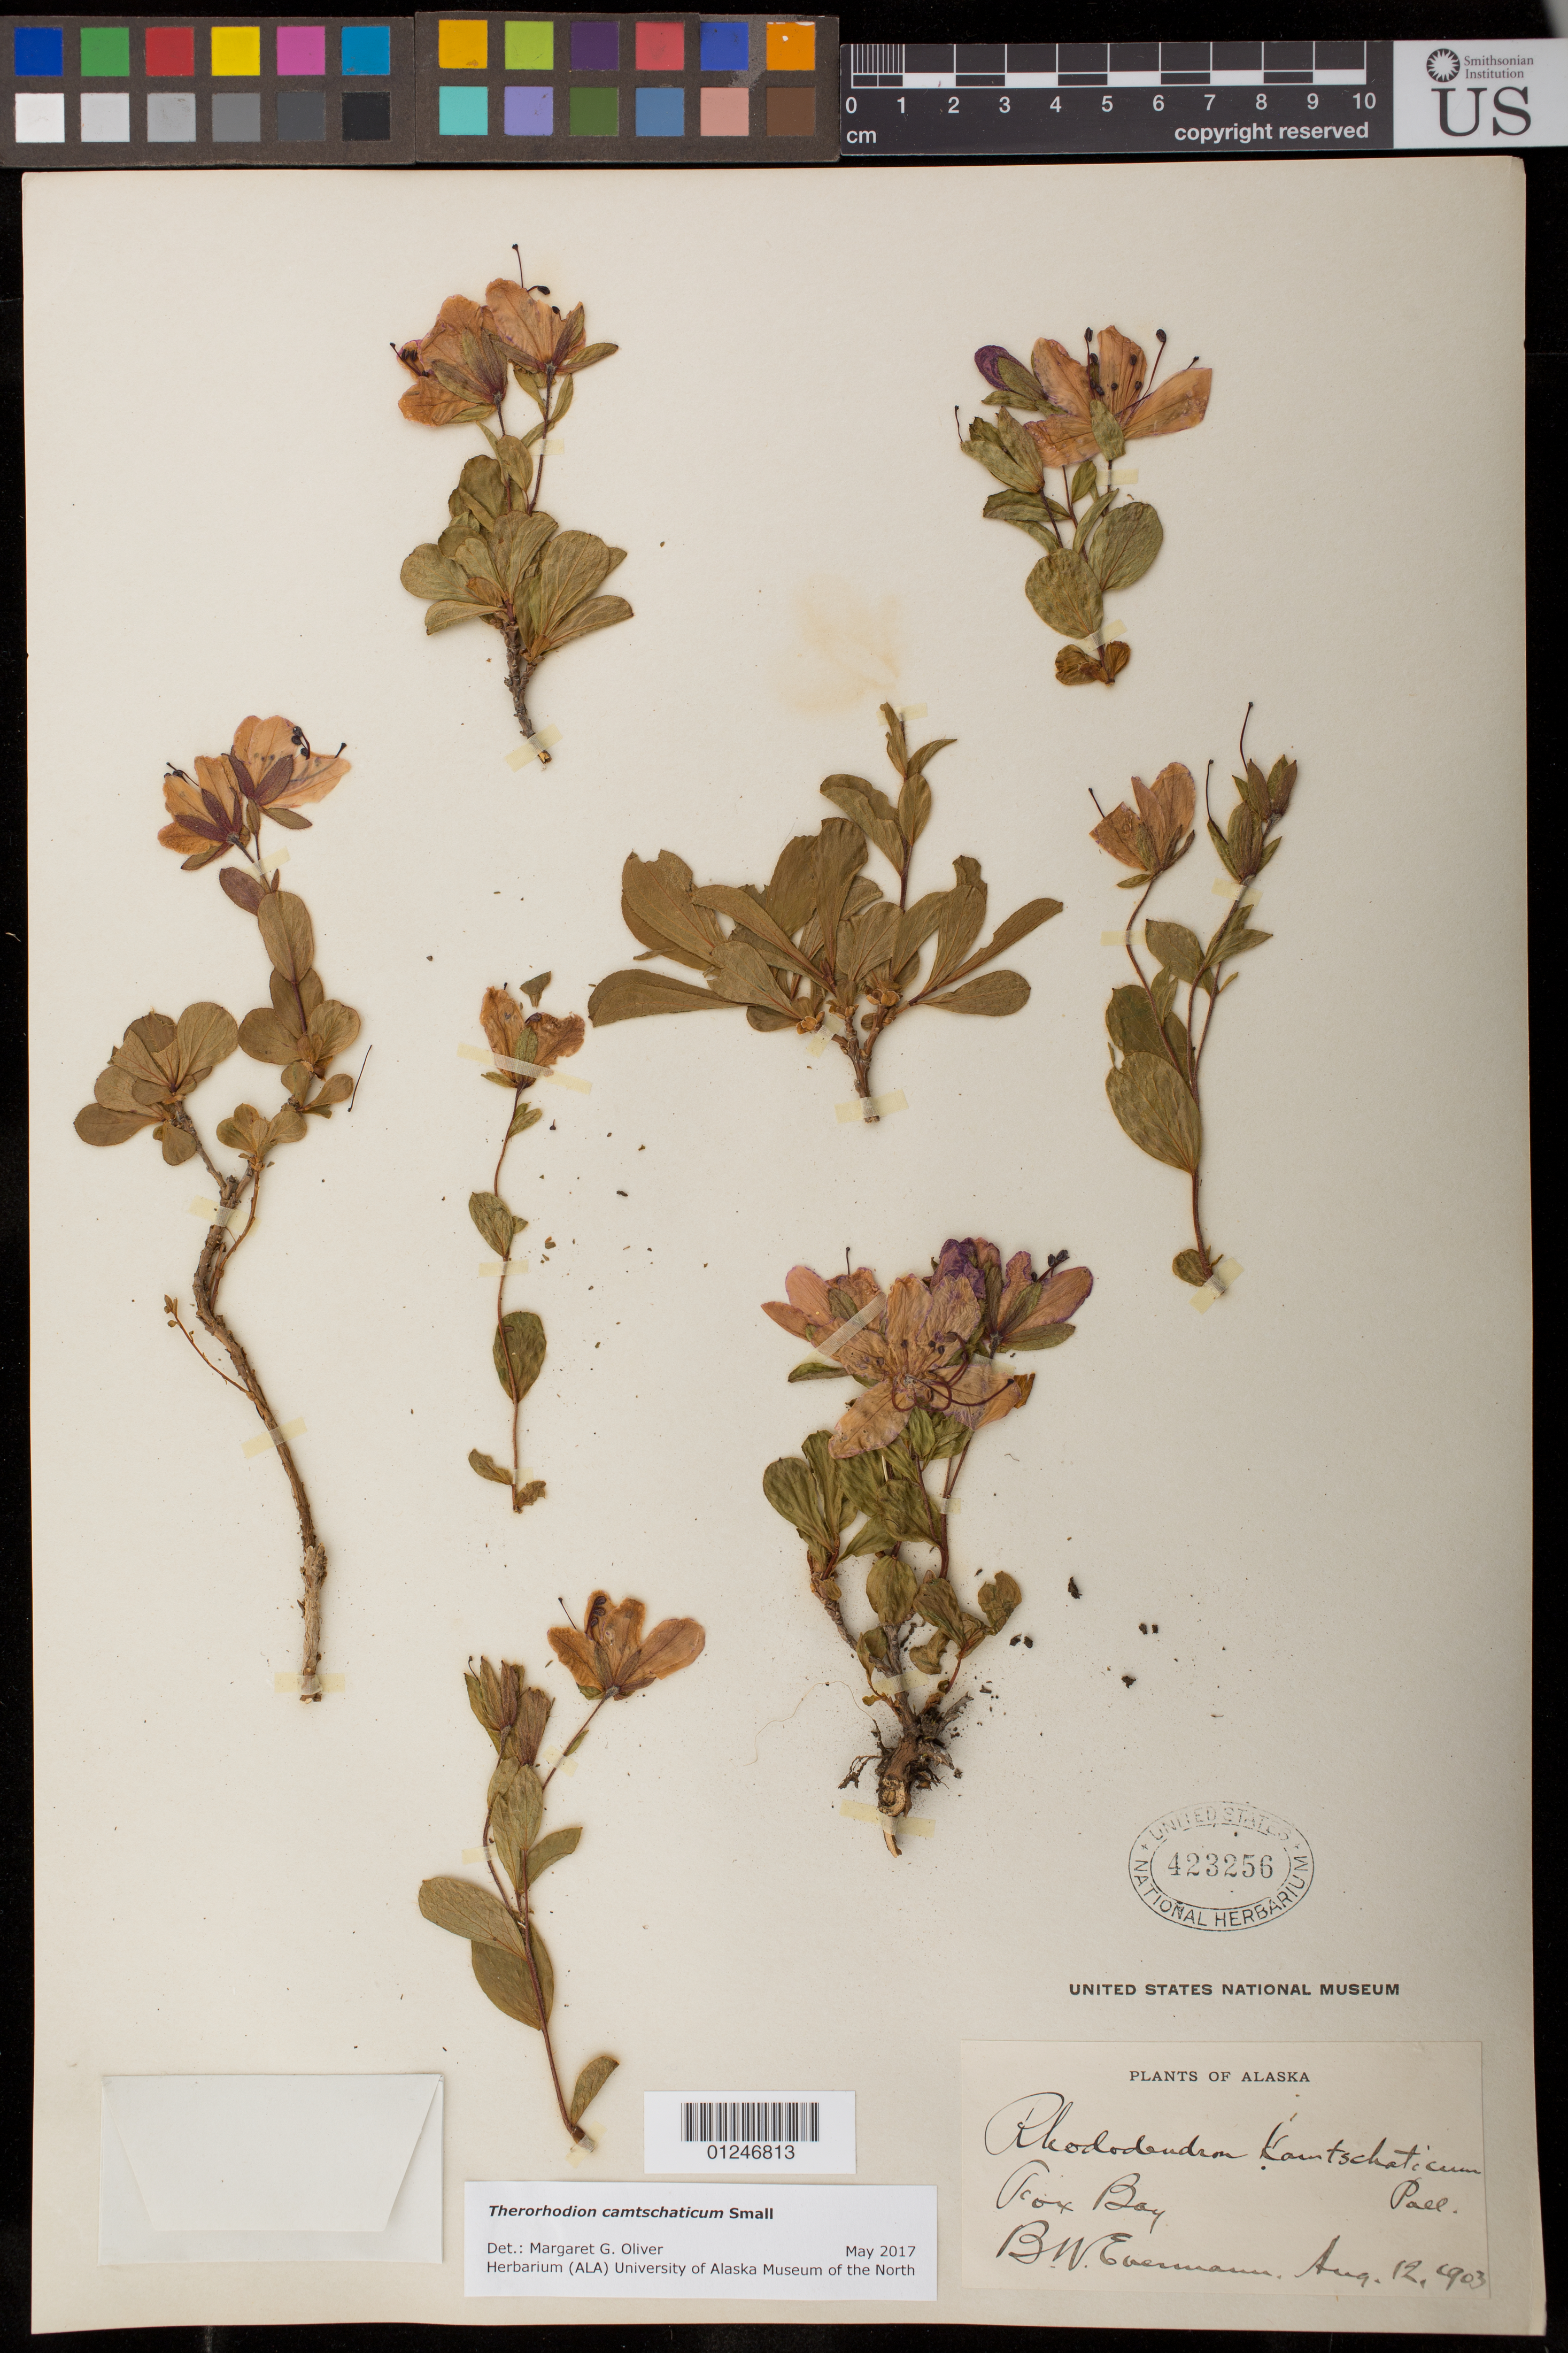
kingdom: Plantae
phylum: Tracheophyta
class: Magnoliopsida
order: Ericales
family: Ericaceae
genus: Therorhodion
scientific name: Therorhodion camtschaticum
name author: (Pall.) Small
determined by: Oliver, M. G., (ALA), University of Alaska Museum of the North (UNITED STATES)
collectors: B. W. Evermann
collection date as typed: Aug. 12, 1903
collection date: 1903-08-12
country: United States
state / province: Alaska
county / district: Bristol Bay Borough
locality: Fox Bay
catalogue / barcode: US 423256